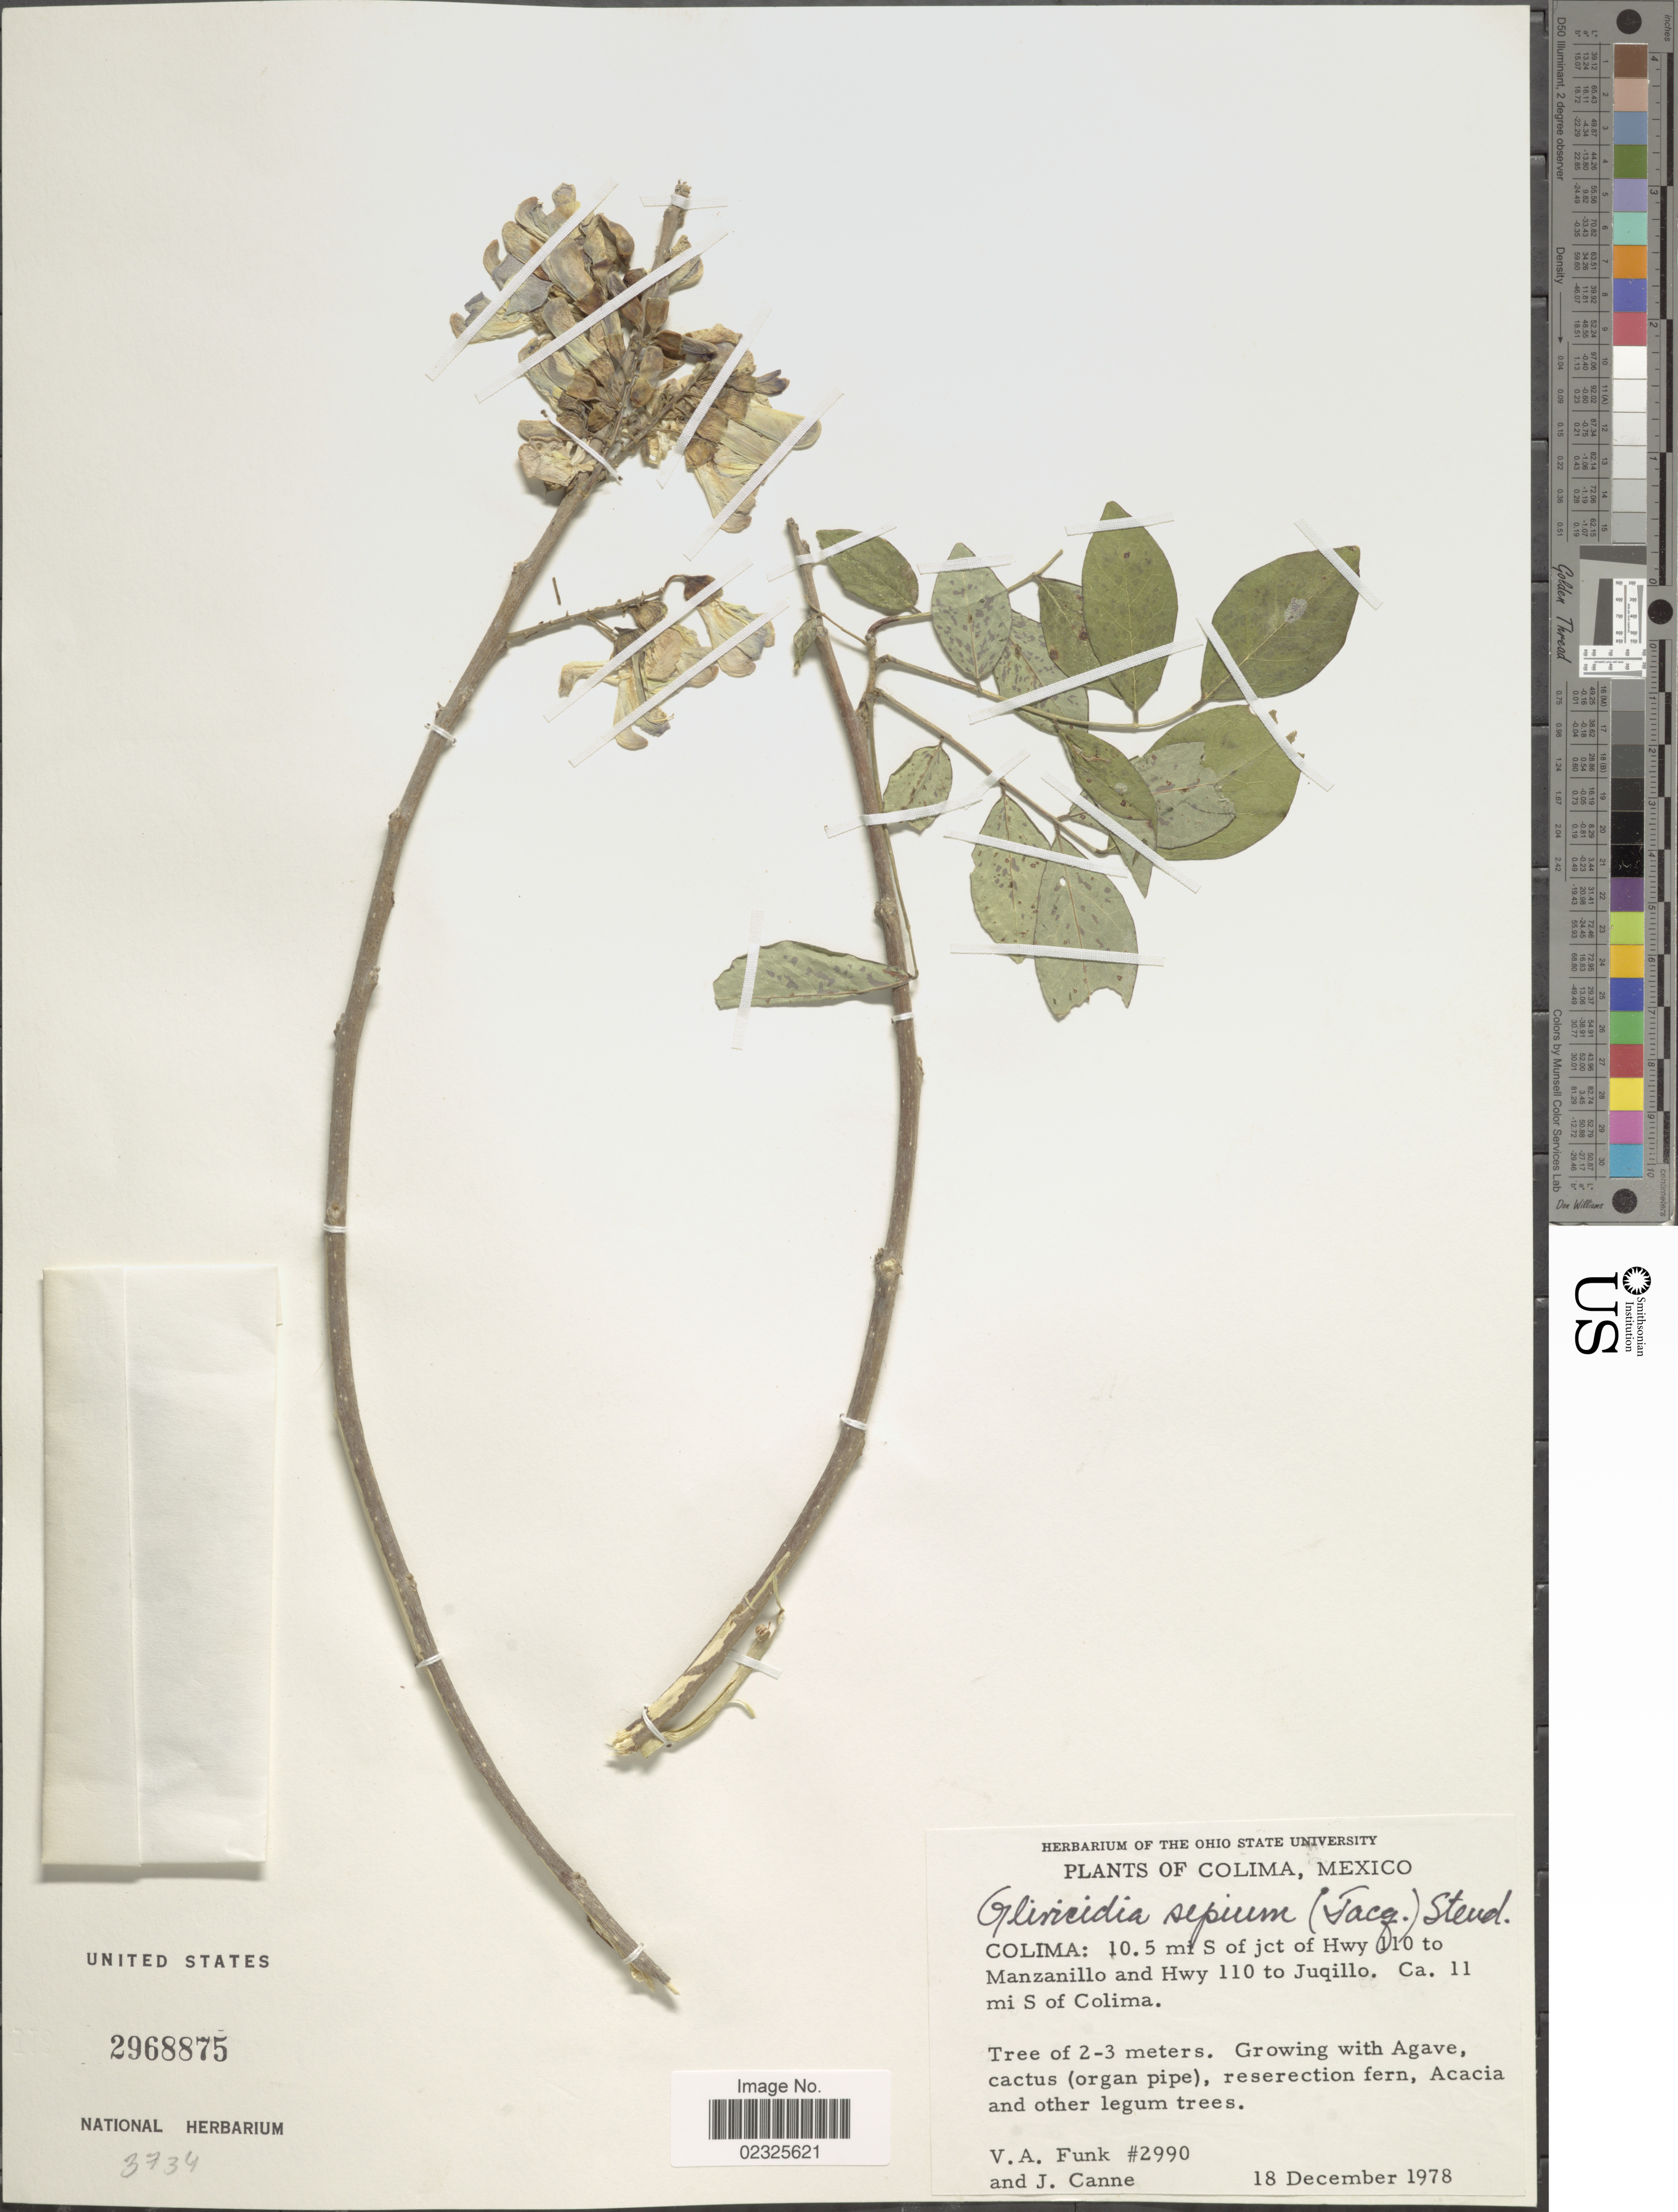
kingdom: Plantae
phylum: Tracheophyta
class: Magnoliopsida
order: Fabales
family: Fabaceae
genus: Gliricidia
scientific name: Gliricidia sepium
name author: (Jacq.) Kunth ex Walp.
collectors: V. Funk & J. M. Canne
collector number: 2990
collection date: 1978-12-18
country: Mexico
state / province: Colima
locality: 10.5 mi S of jct of Hwy 110 to Manzanillo and Hwy to Juqillo, ca. 11 mi S of Colima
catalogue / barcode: US 2968875